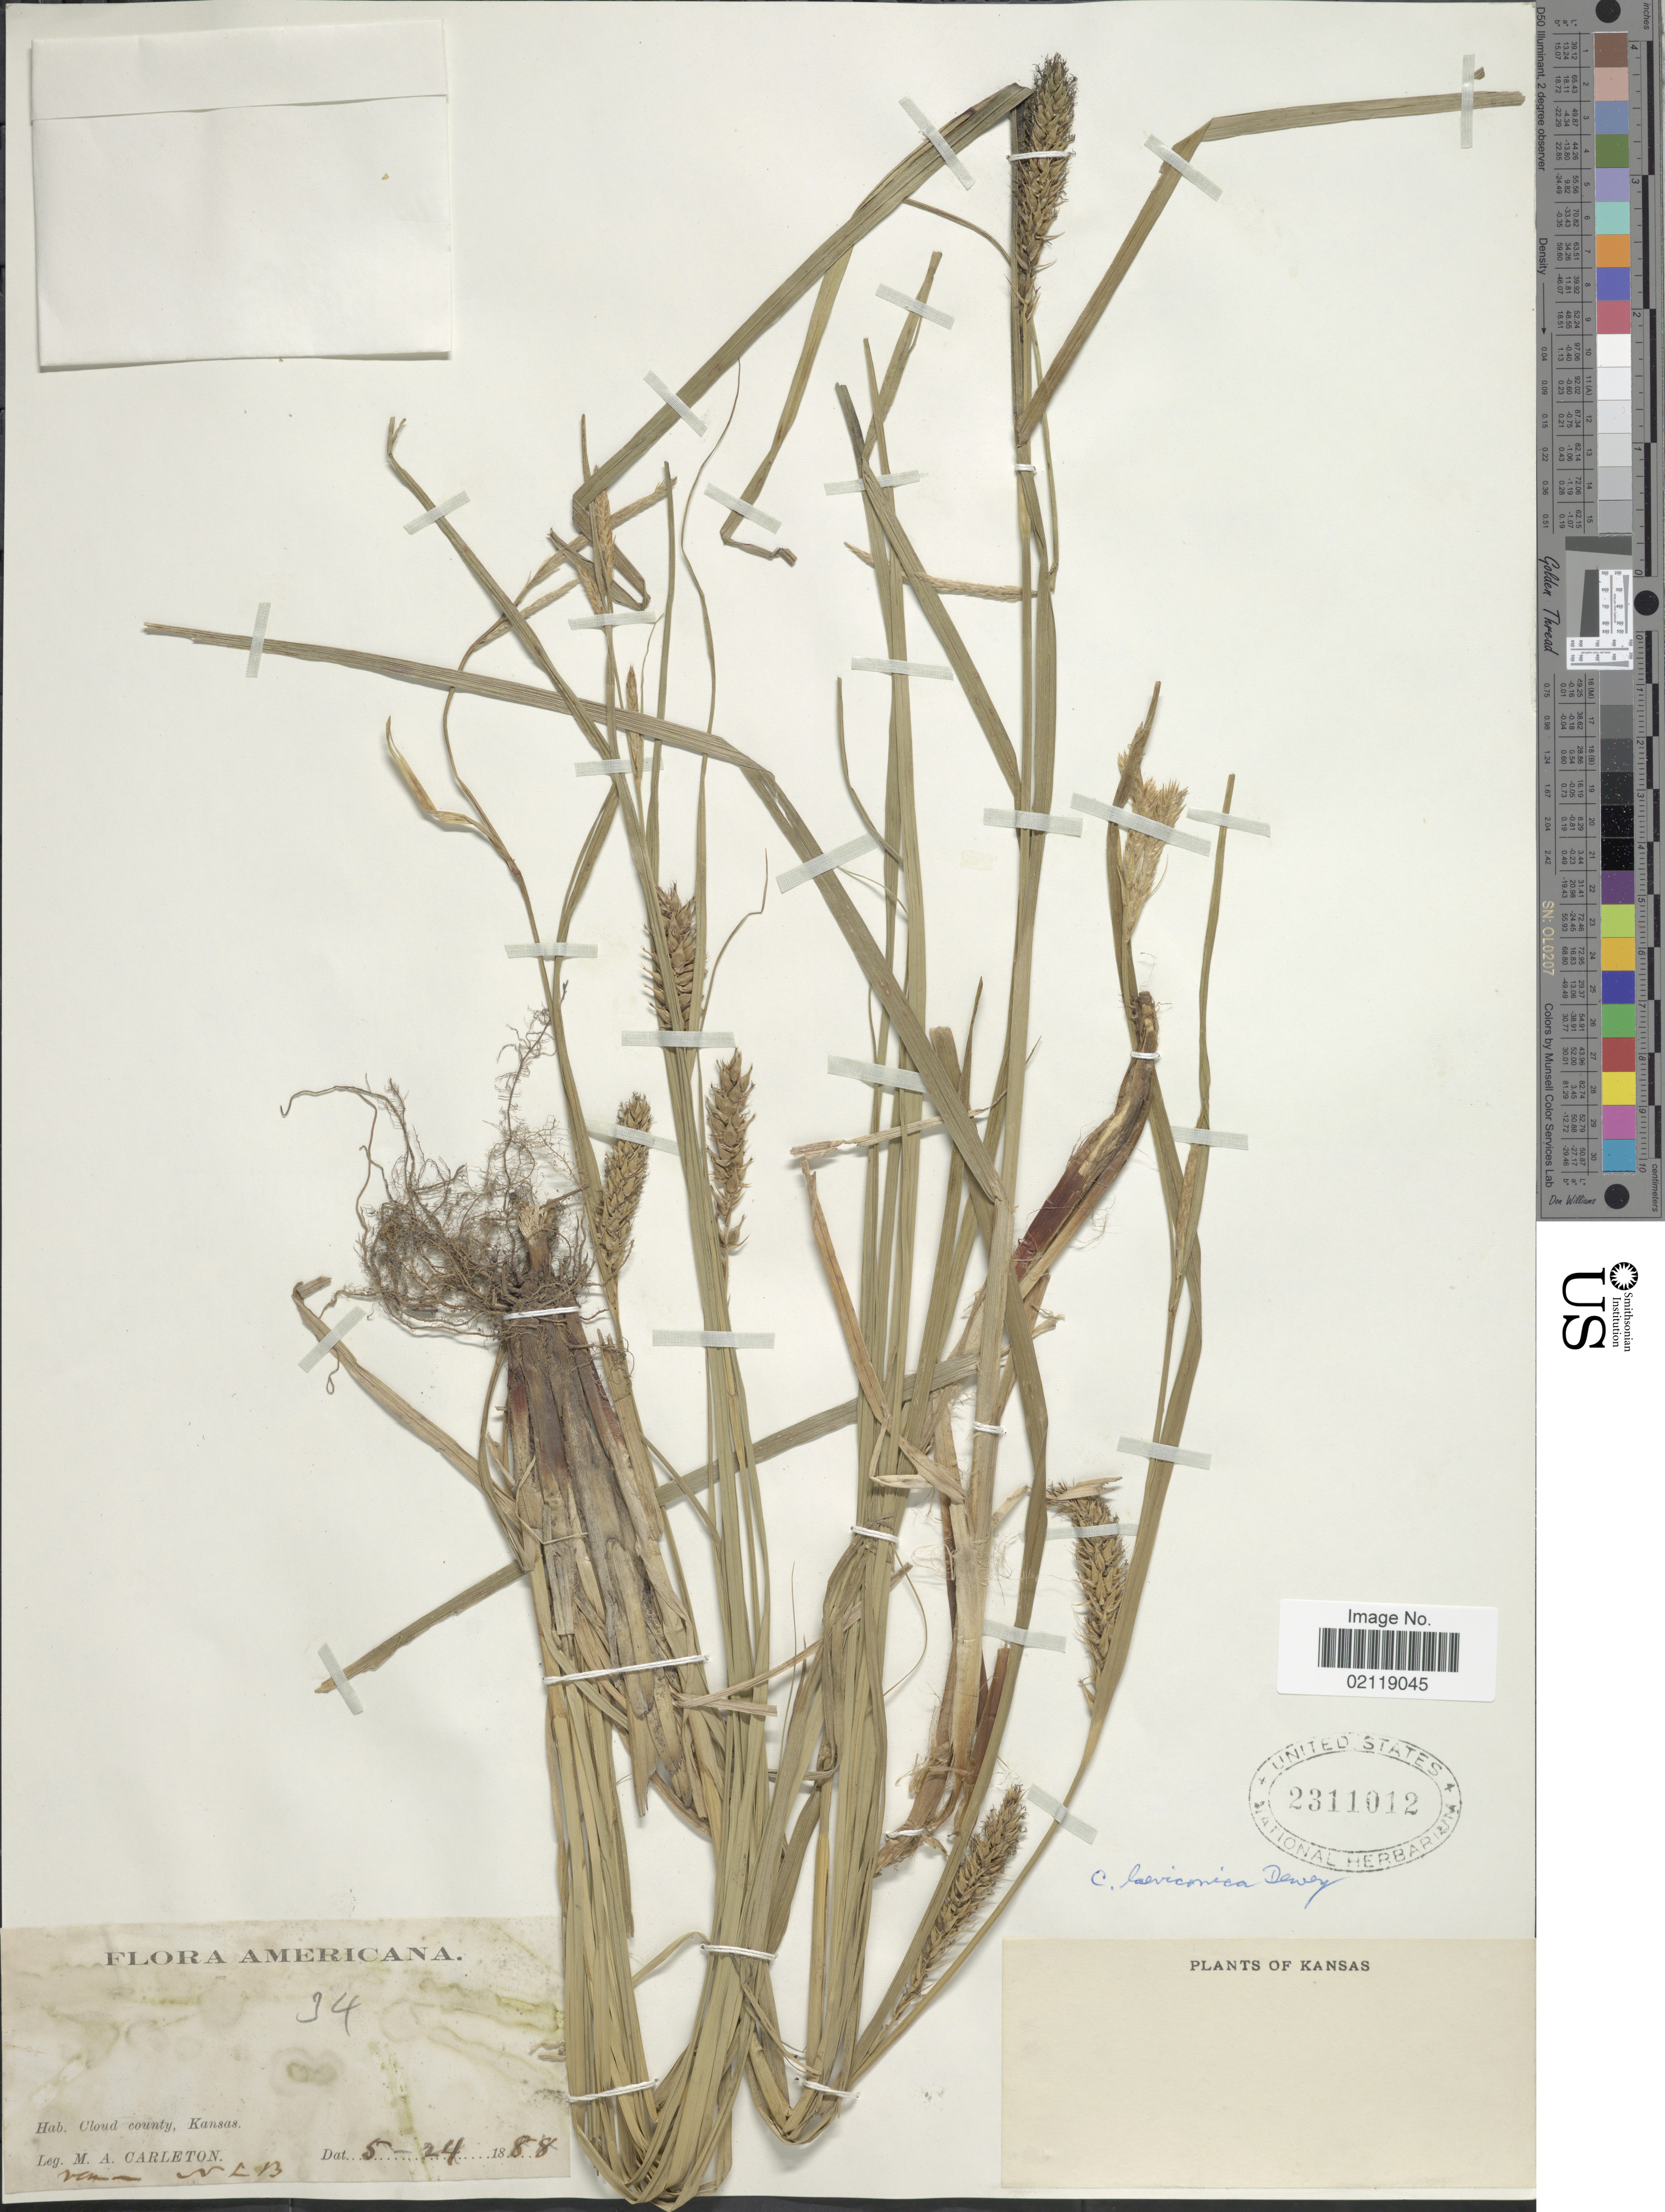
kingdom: Plantae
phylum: Tracheophyta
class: Liliopsida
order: Poales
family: Cyperaceae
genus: Carex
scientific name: Carex laeviconica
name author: Dewey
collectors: M. A. Carleton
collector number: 34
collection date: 1888-05-24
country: United States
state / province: Kansas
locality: Americana. Cloud county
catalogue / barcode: US 2311012